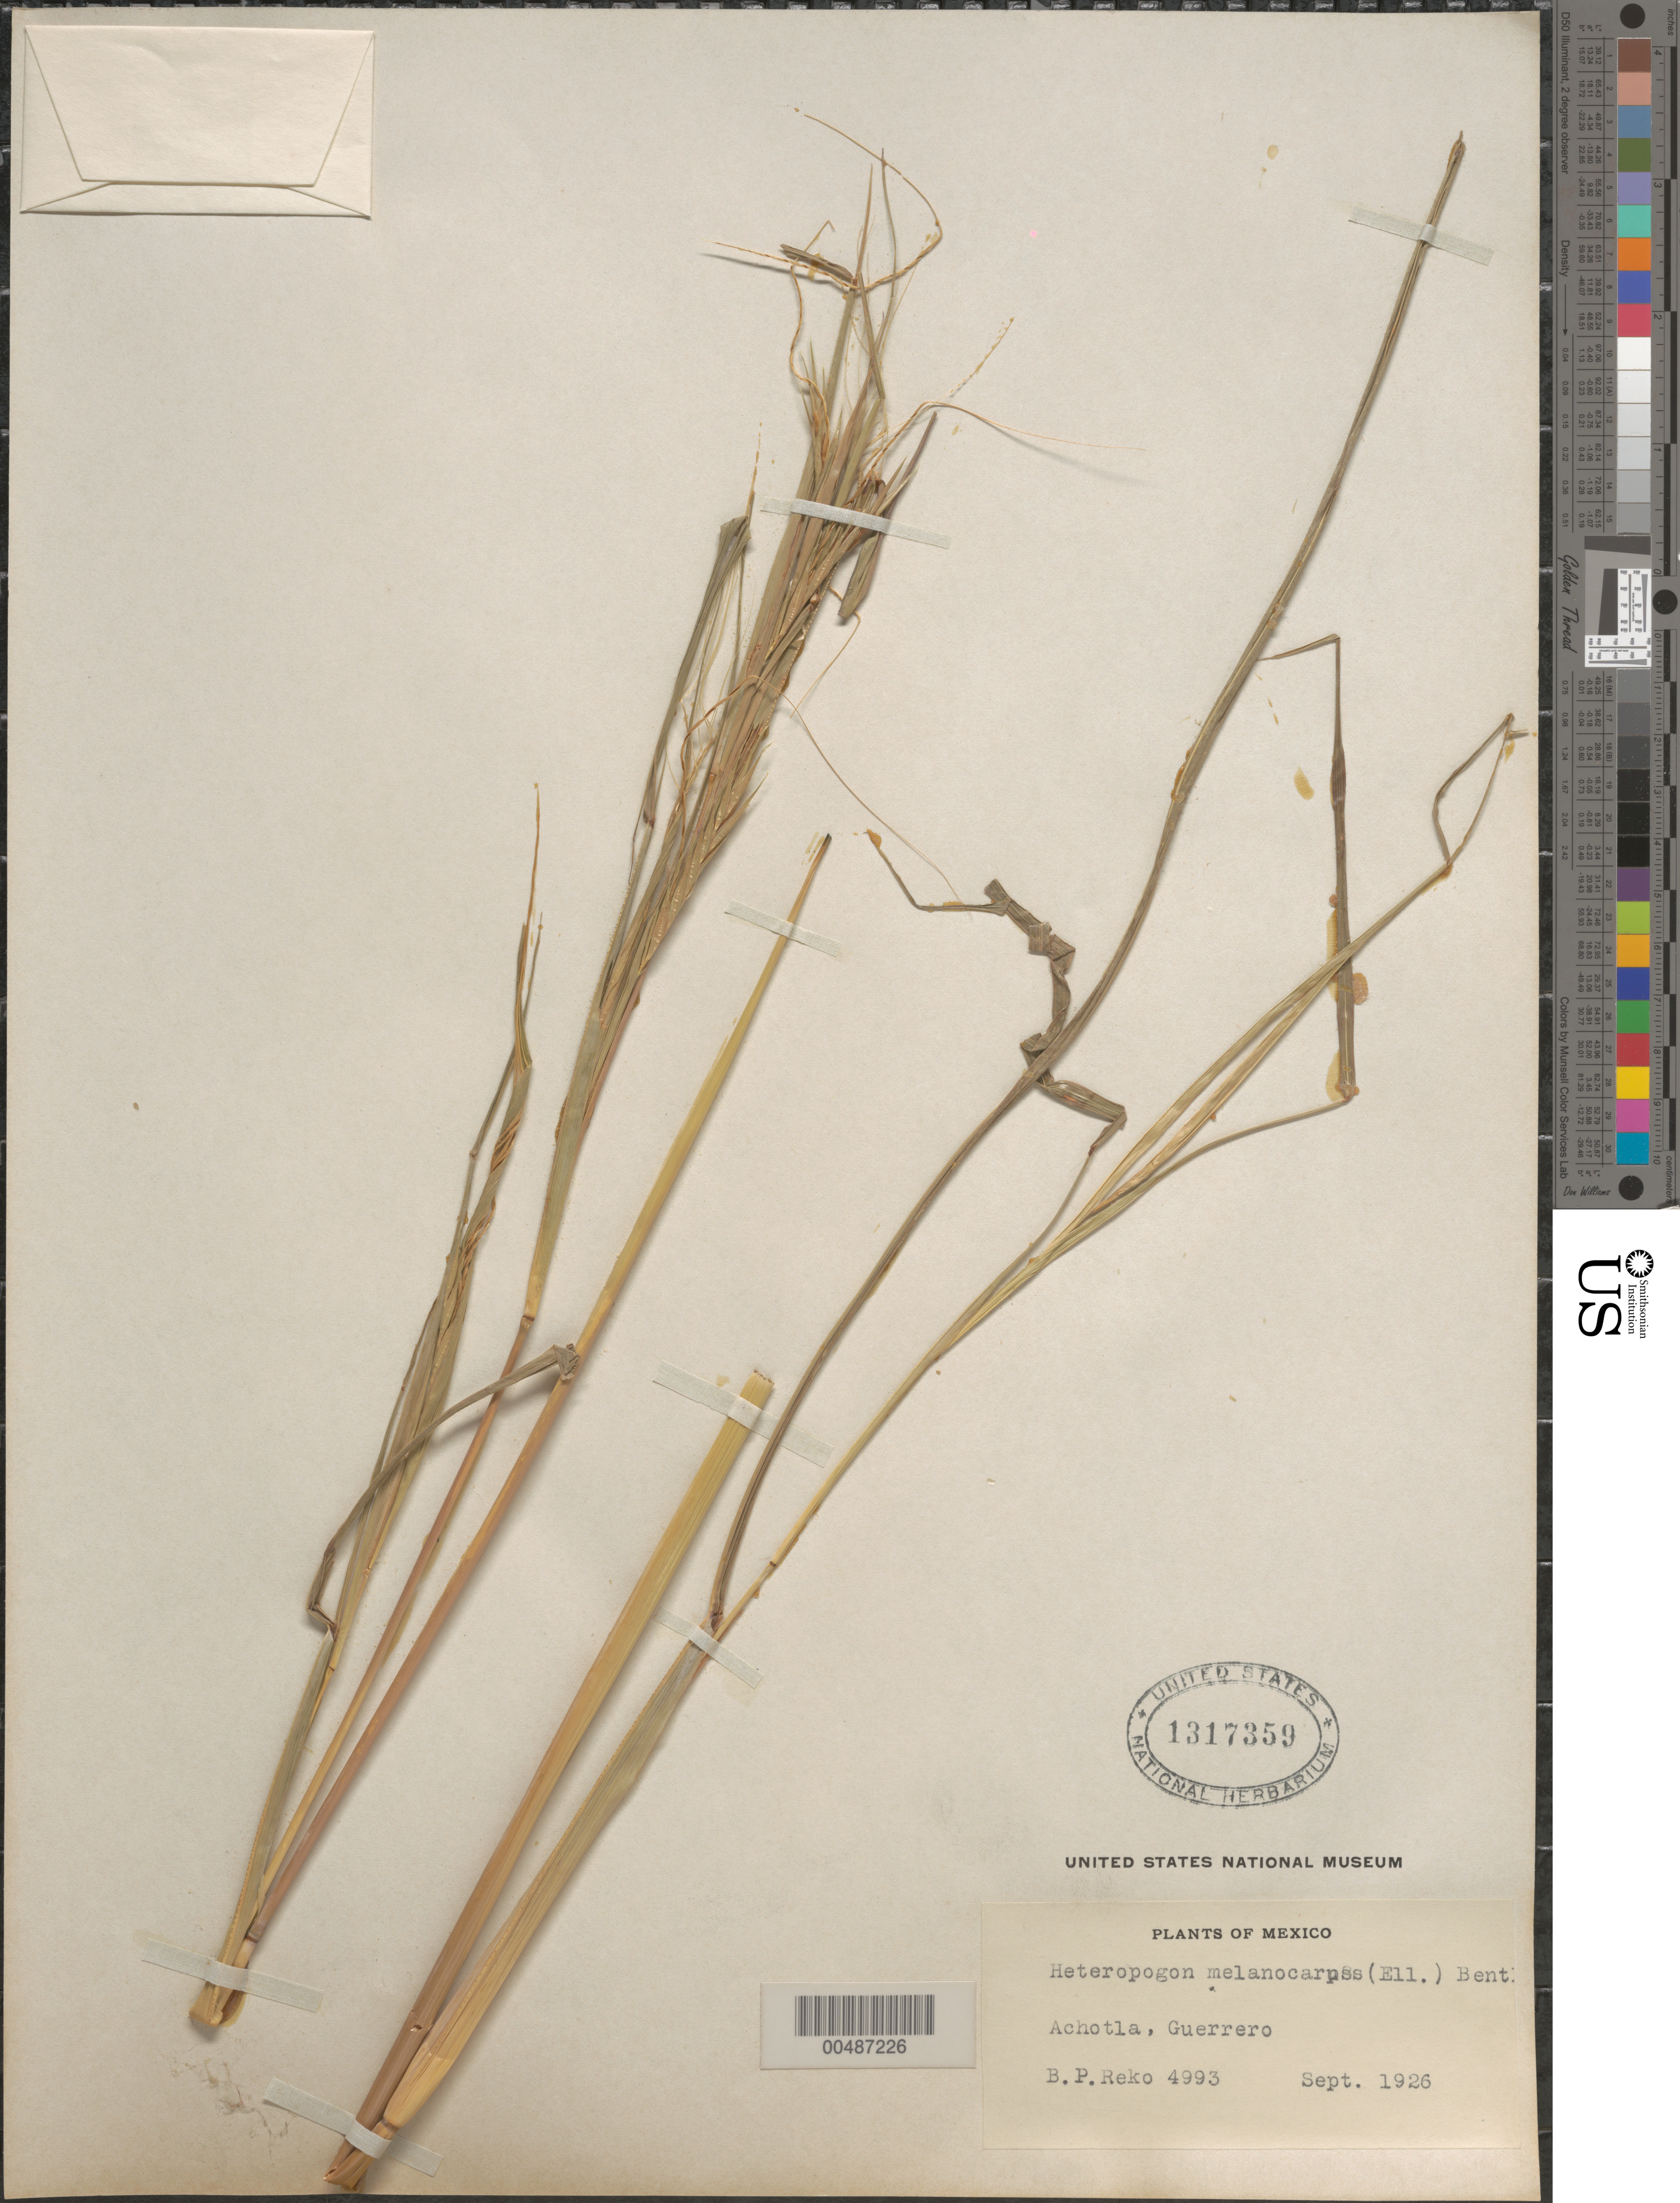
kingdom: Plantae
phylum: Tracheophyta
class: Liliopsida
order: Poales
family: Poaceae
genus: Heteropogon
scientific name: Heteropogon melanocarpus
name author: (Elliott) Benth.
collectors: B. P. Reko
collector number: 4993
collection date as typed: Sep 1926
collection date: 1926-09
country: Mexico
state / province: Guerrero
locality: Achotla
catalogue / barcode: US 1317359